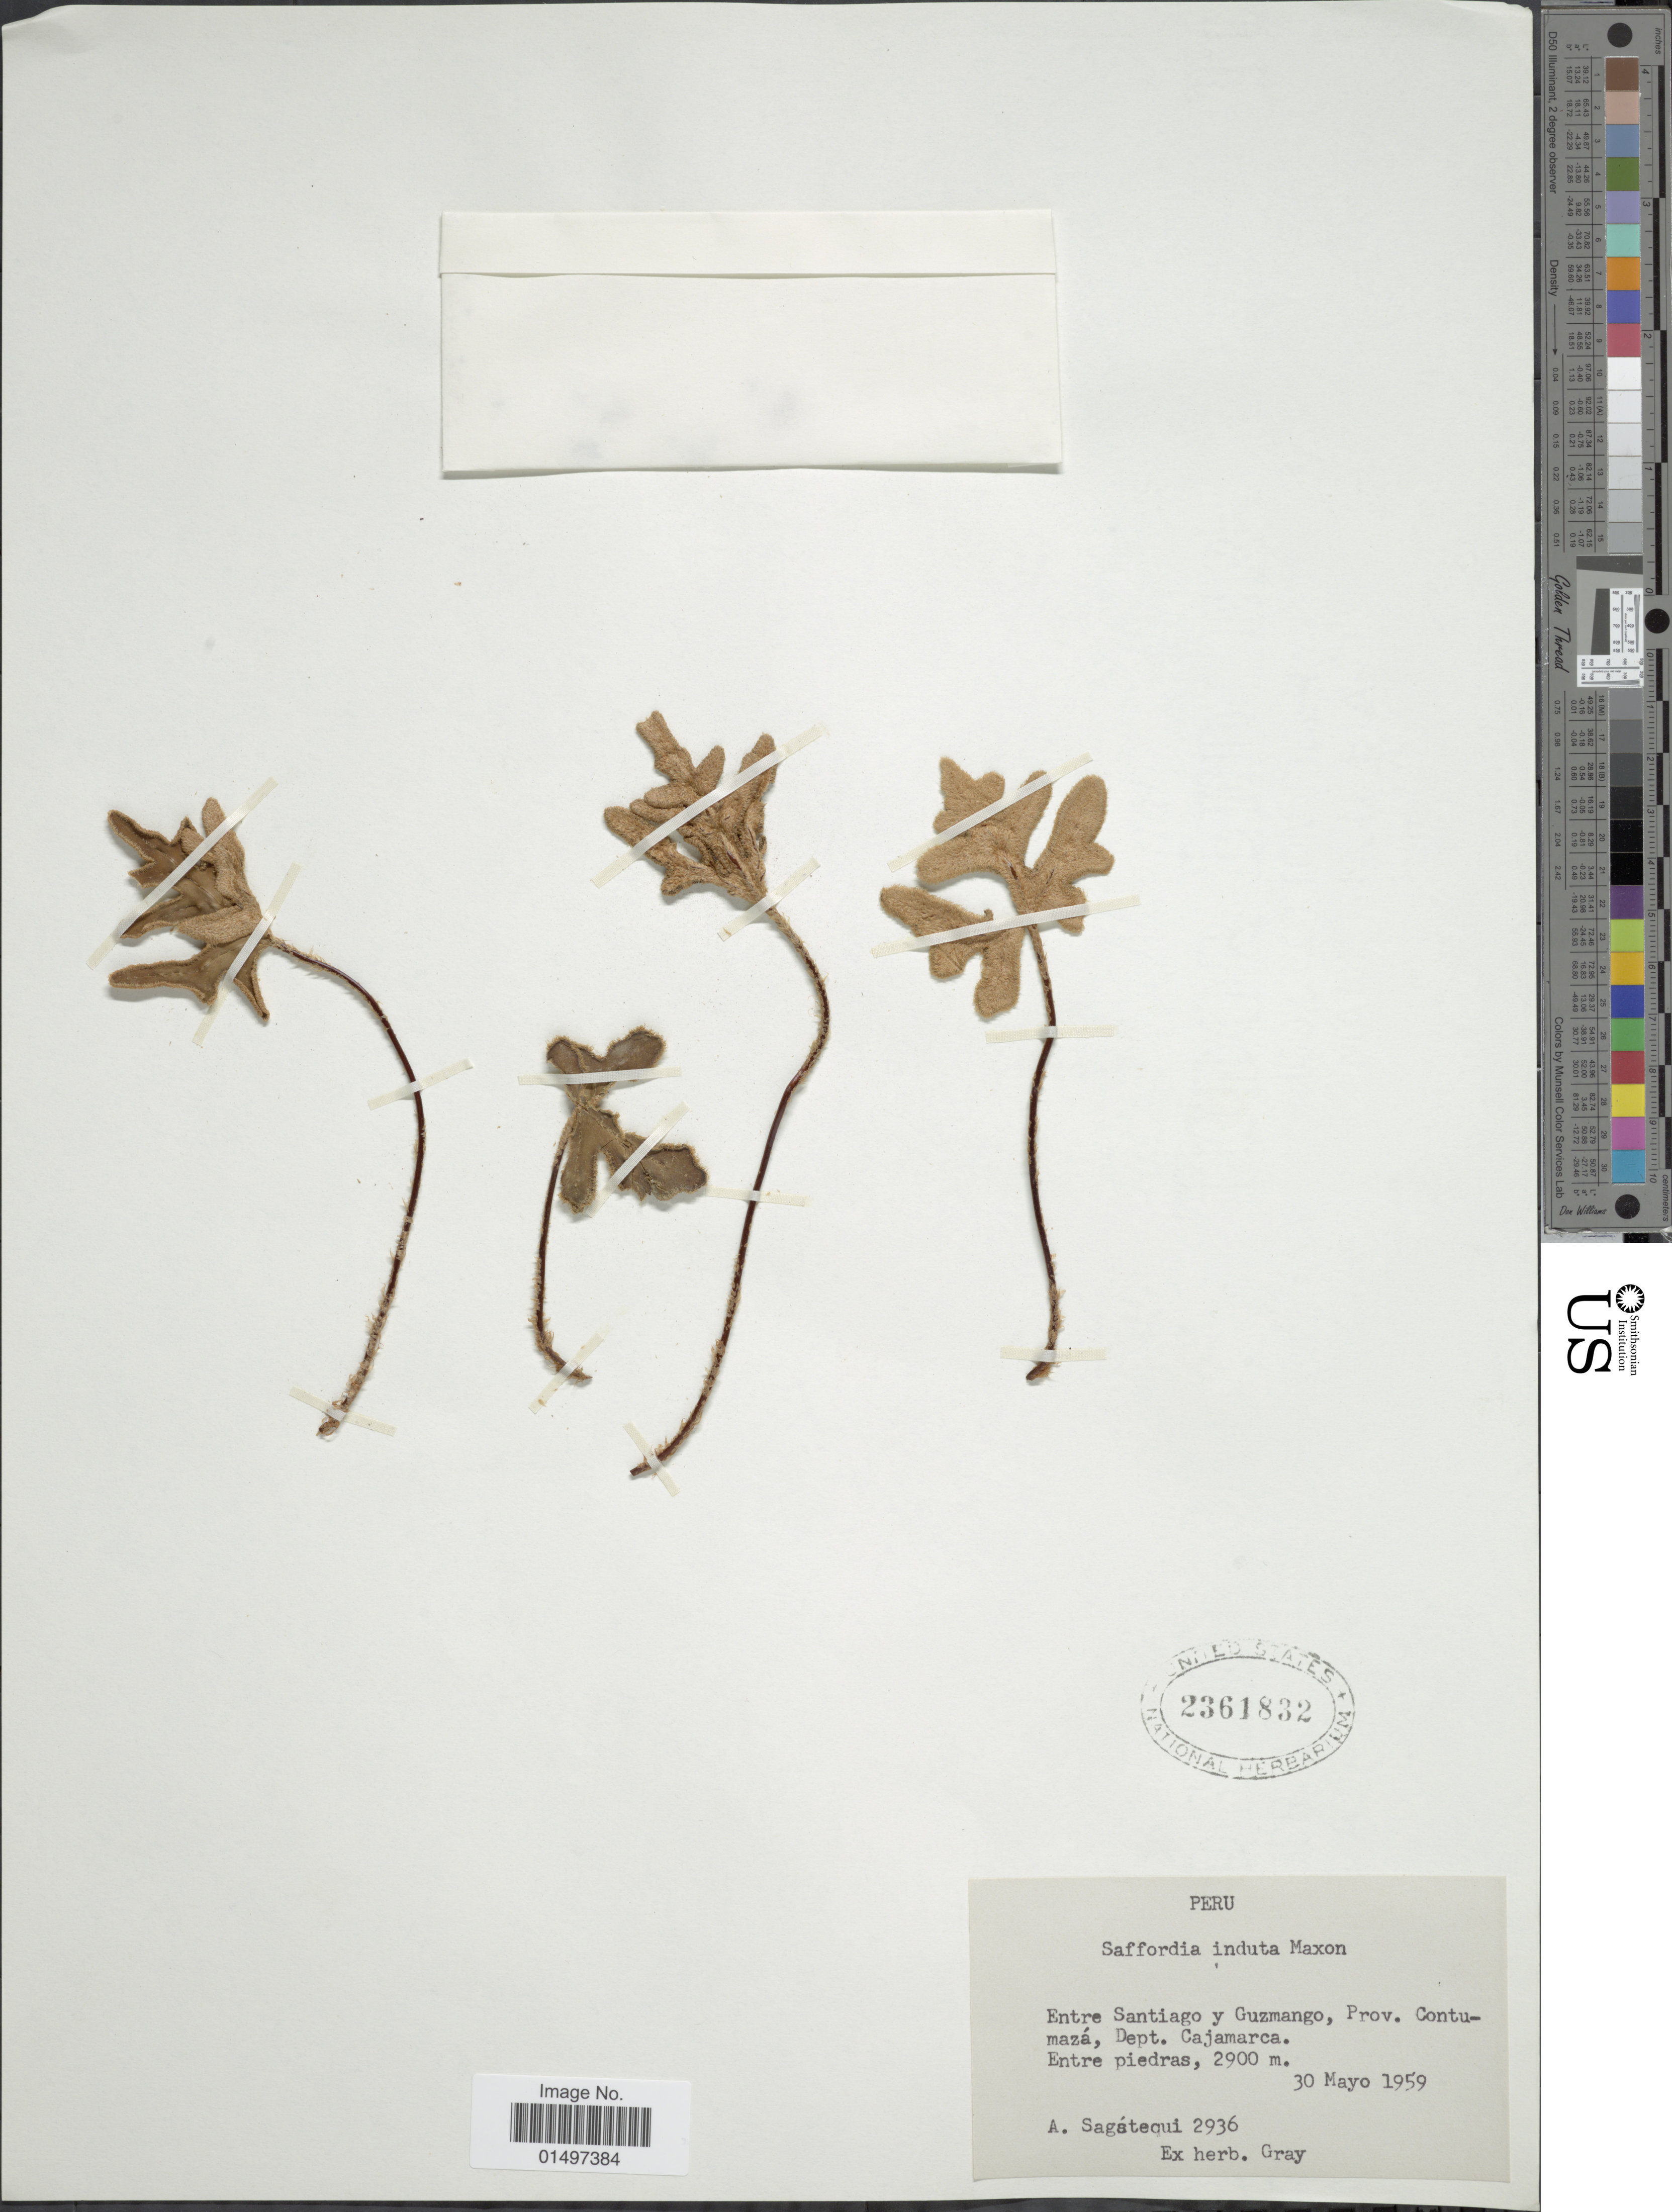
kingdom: Plantae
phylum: Tracheophyta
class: Polypodiopsida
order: Polypodiales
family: Pteridaceae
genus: Trachypteris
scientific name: Trachypteris induta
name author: (Maxon) R.M. Tryon & A.F. Tryon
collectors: A. Sagástegui A.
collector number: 2936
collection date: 1959-05-30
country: Peru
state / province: Cajamarca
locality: Entre Santiago y Guzmango, Prov. Contumaza, Dept. Cajamarca. Entre piedras.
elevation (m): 2900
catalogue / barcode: US 2361832